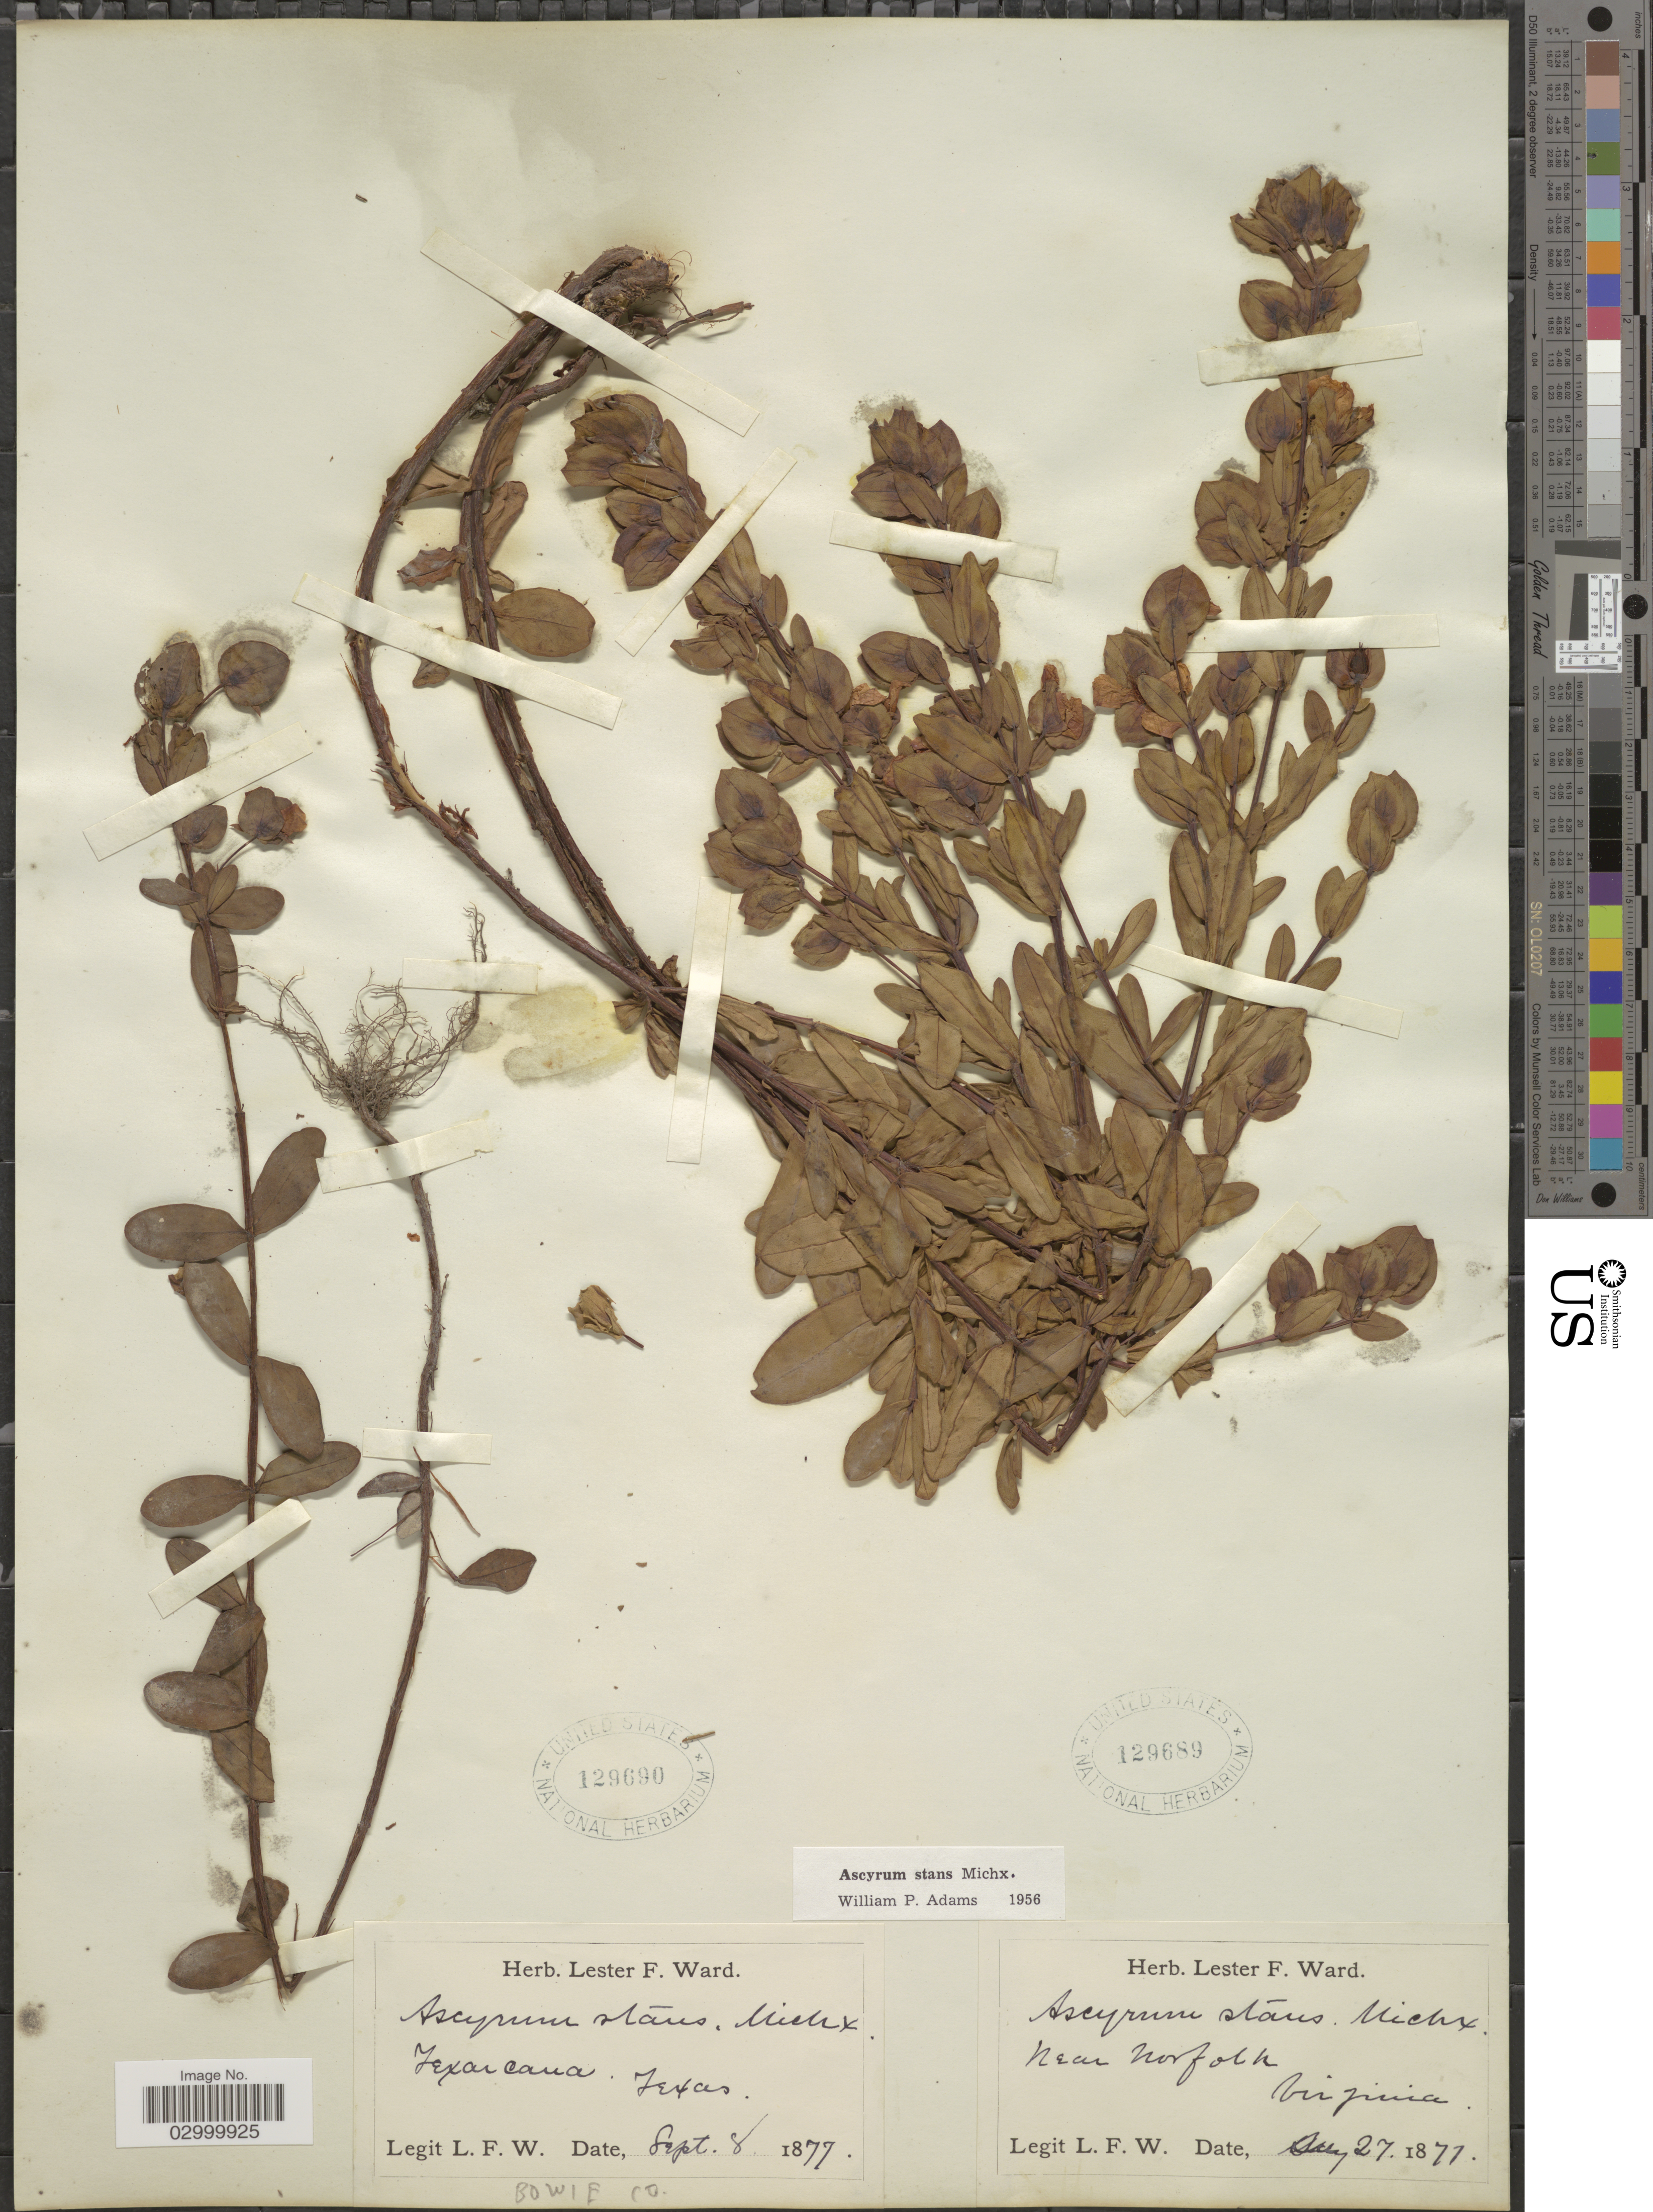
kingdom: Plantae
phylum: Tracheophyta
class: Magnoliopsida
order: Malpighiales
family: Hypericaceae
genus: Ascyrum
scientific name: Ascyrum stans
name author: Michx.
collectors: L. F. Ward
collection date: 1877-09-08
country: United States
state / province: Texas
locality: Texarcana, Texas. Bowie Co.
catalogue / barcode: US 129690-2